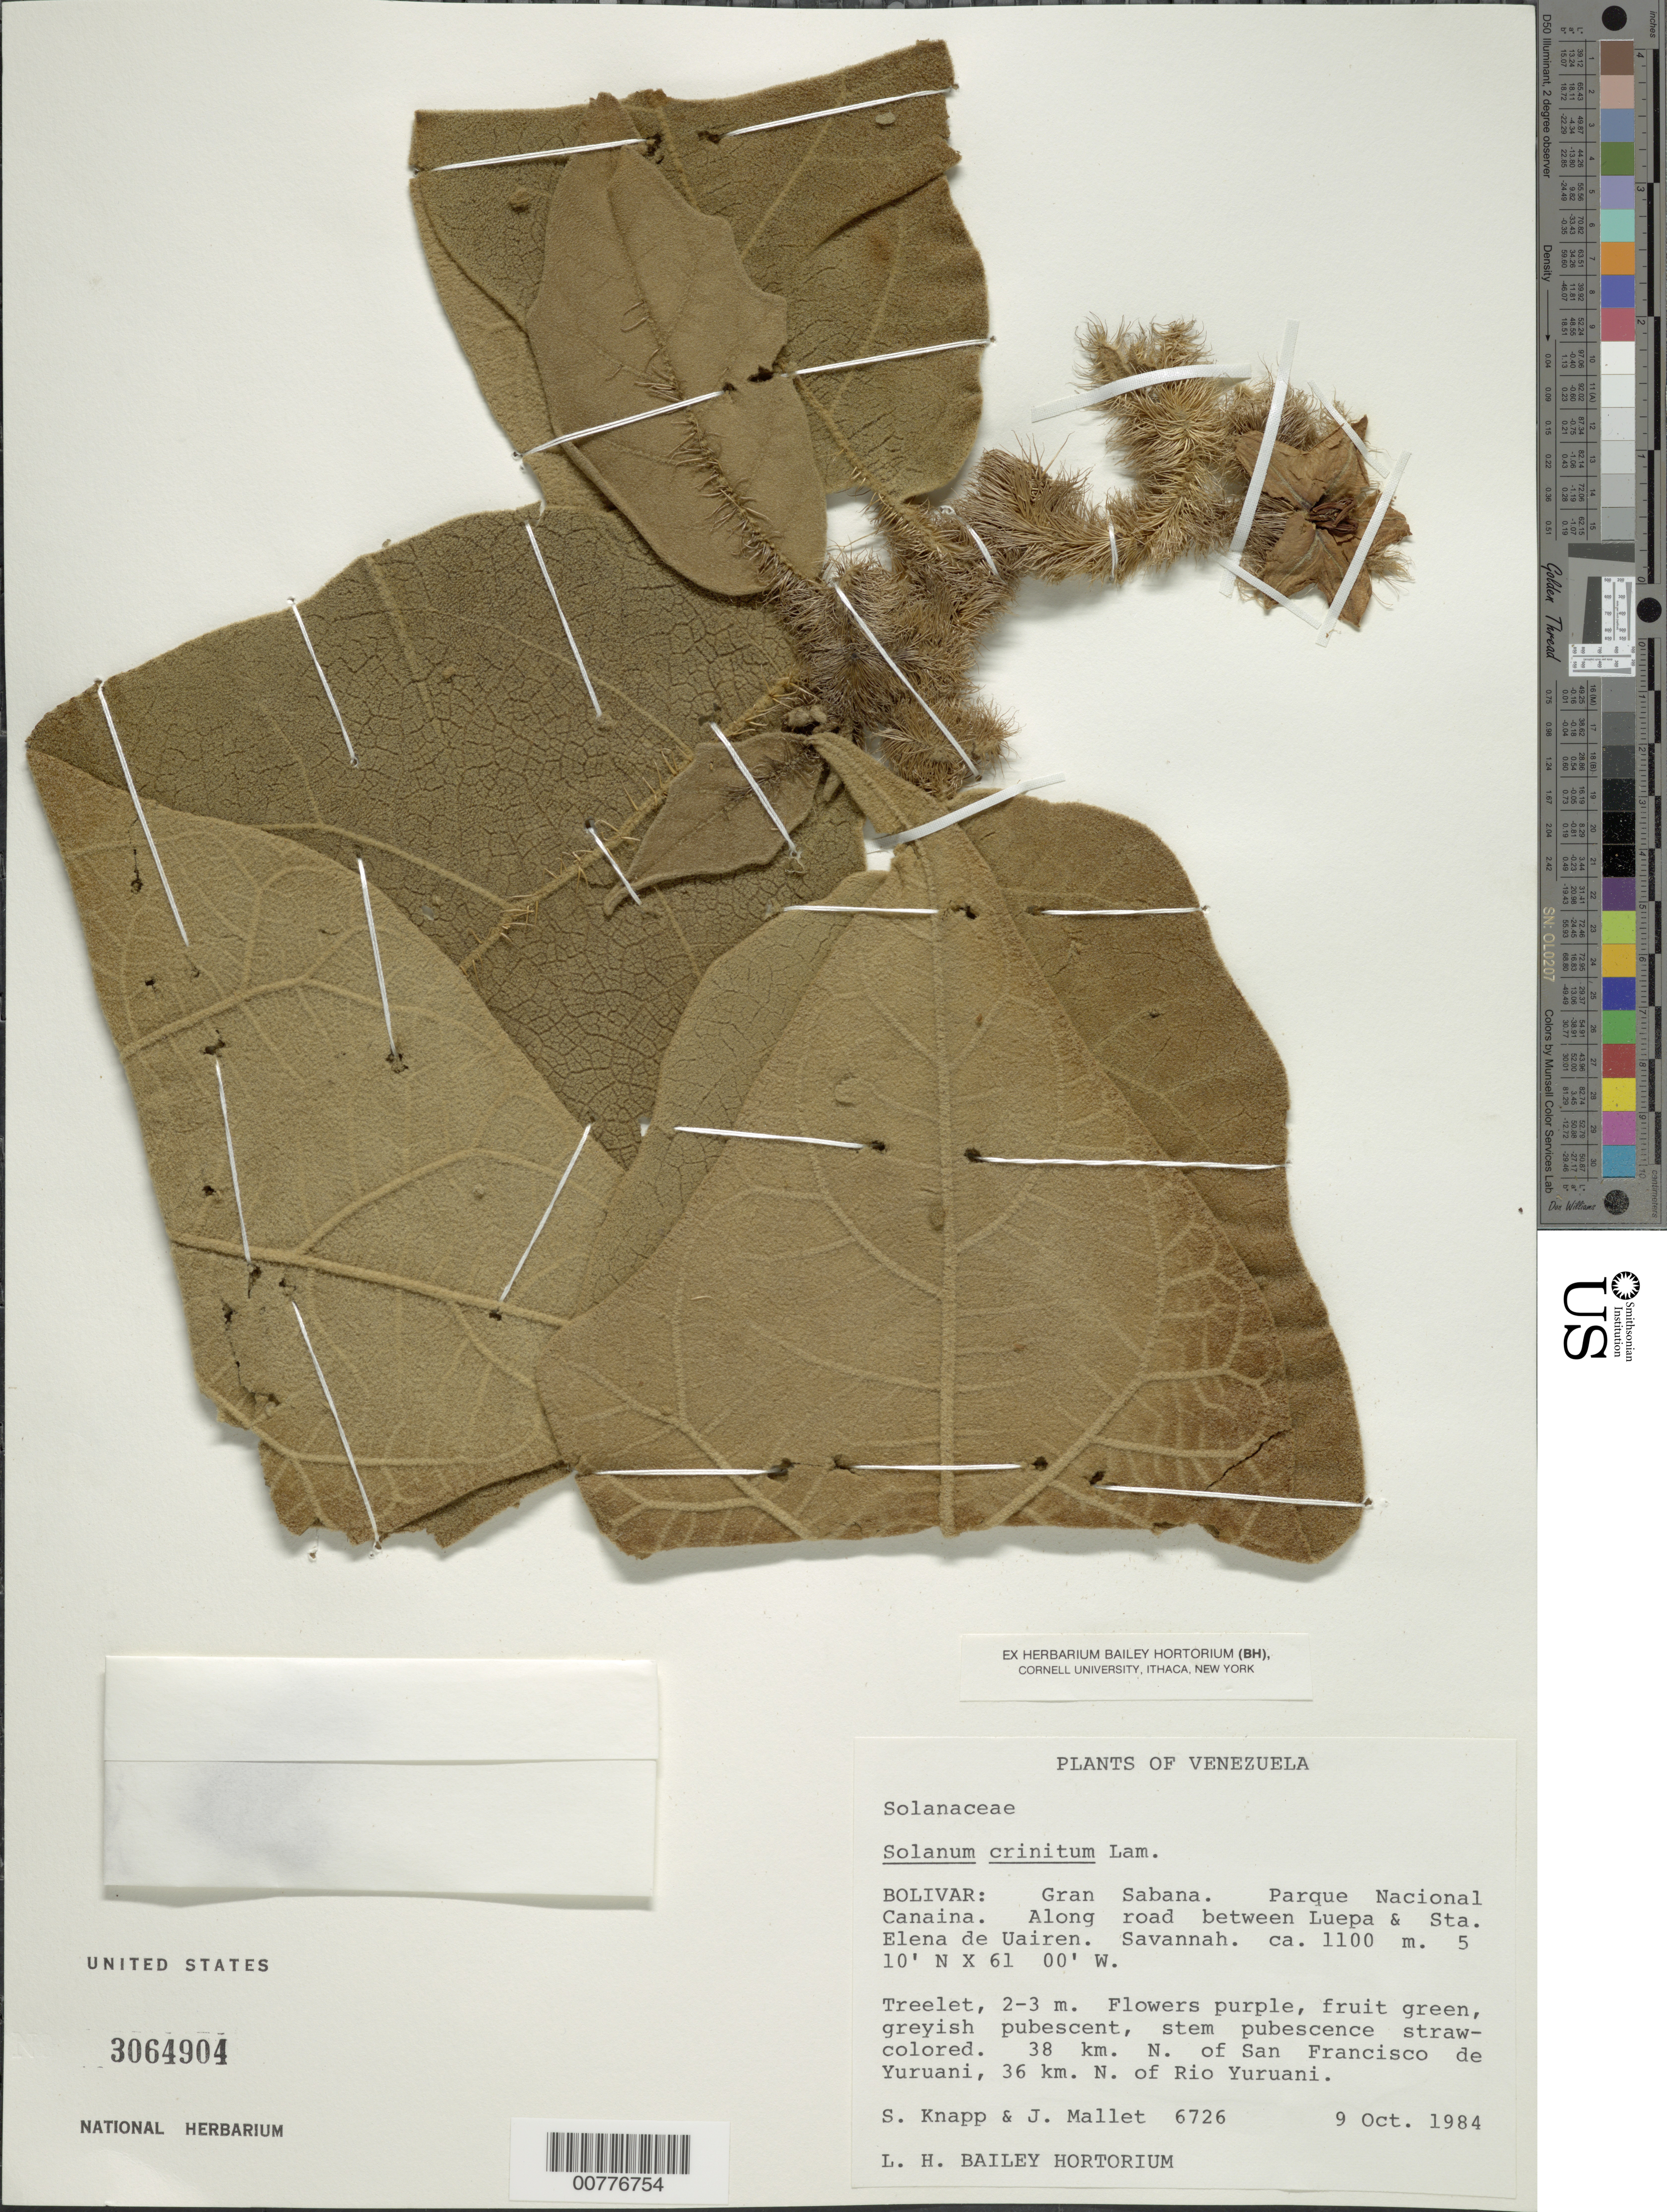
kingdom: Plantae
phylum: Tracheophyta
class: Magnoliopsida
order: Solanales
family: Solanaceae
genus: Solanum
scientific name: Solanum crinitum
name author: Lam.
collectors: S. Knapp & J. Mallet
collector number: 6726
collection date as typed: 10 Oct 1984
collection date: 1984-10-10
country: Venezuela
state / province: Bolívar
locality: Gran Sabana, Parque Nacional Canaima, road between Luepa & Sta. Elena de Uairen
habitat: Savanna.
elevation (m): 1100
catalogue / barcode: US 3064904